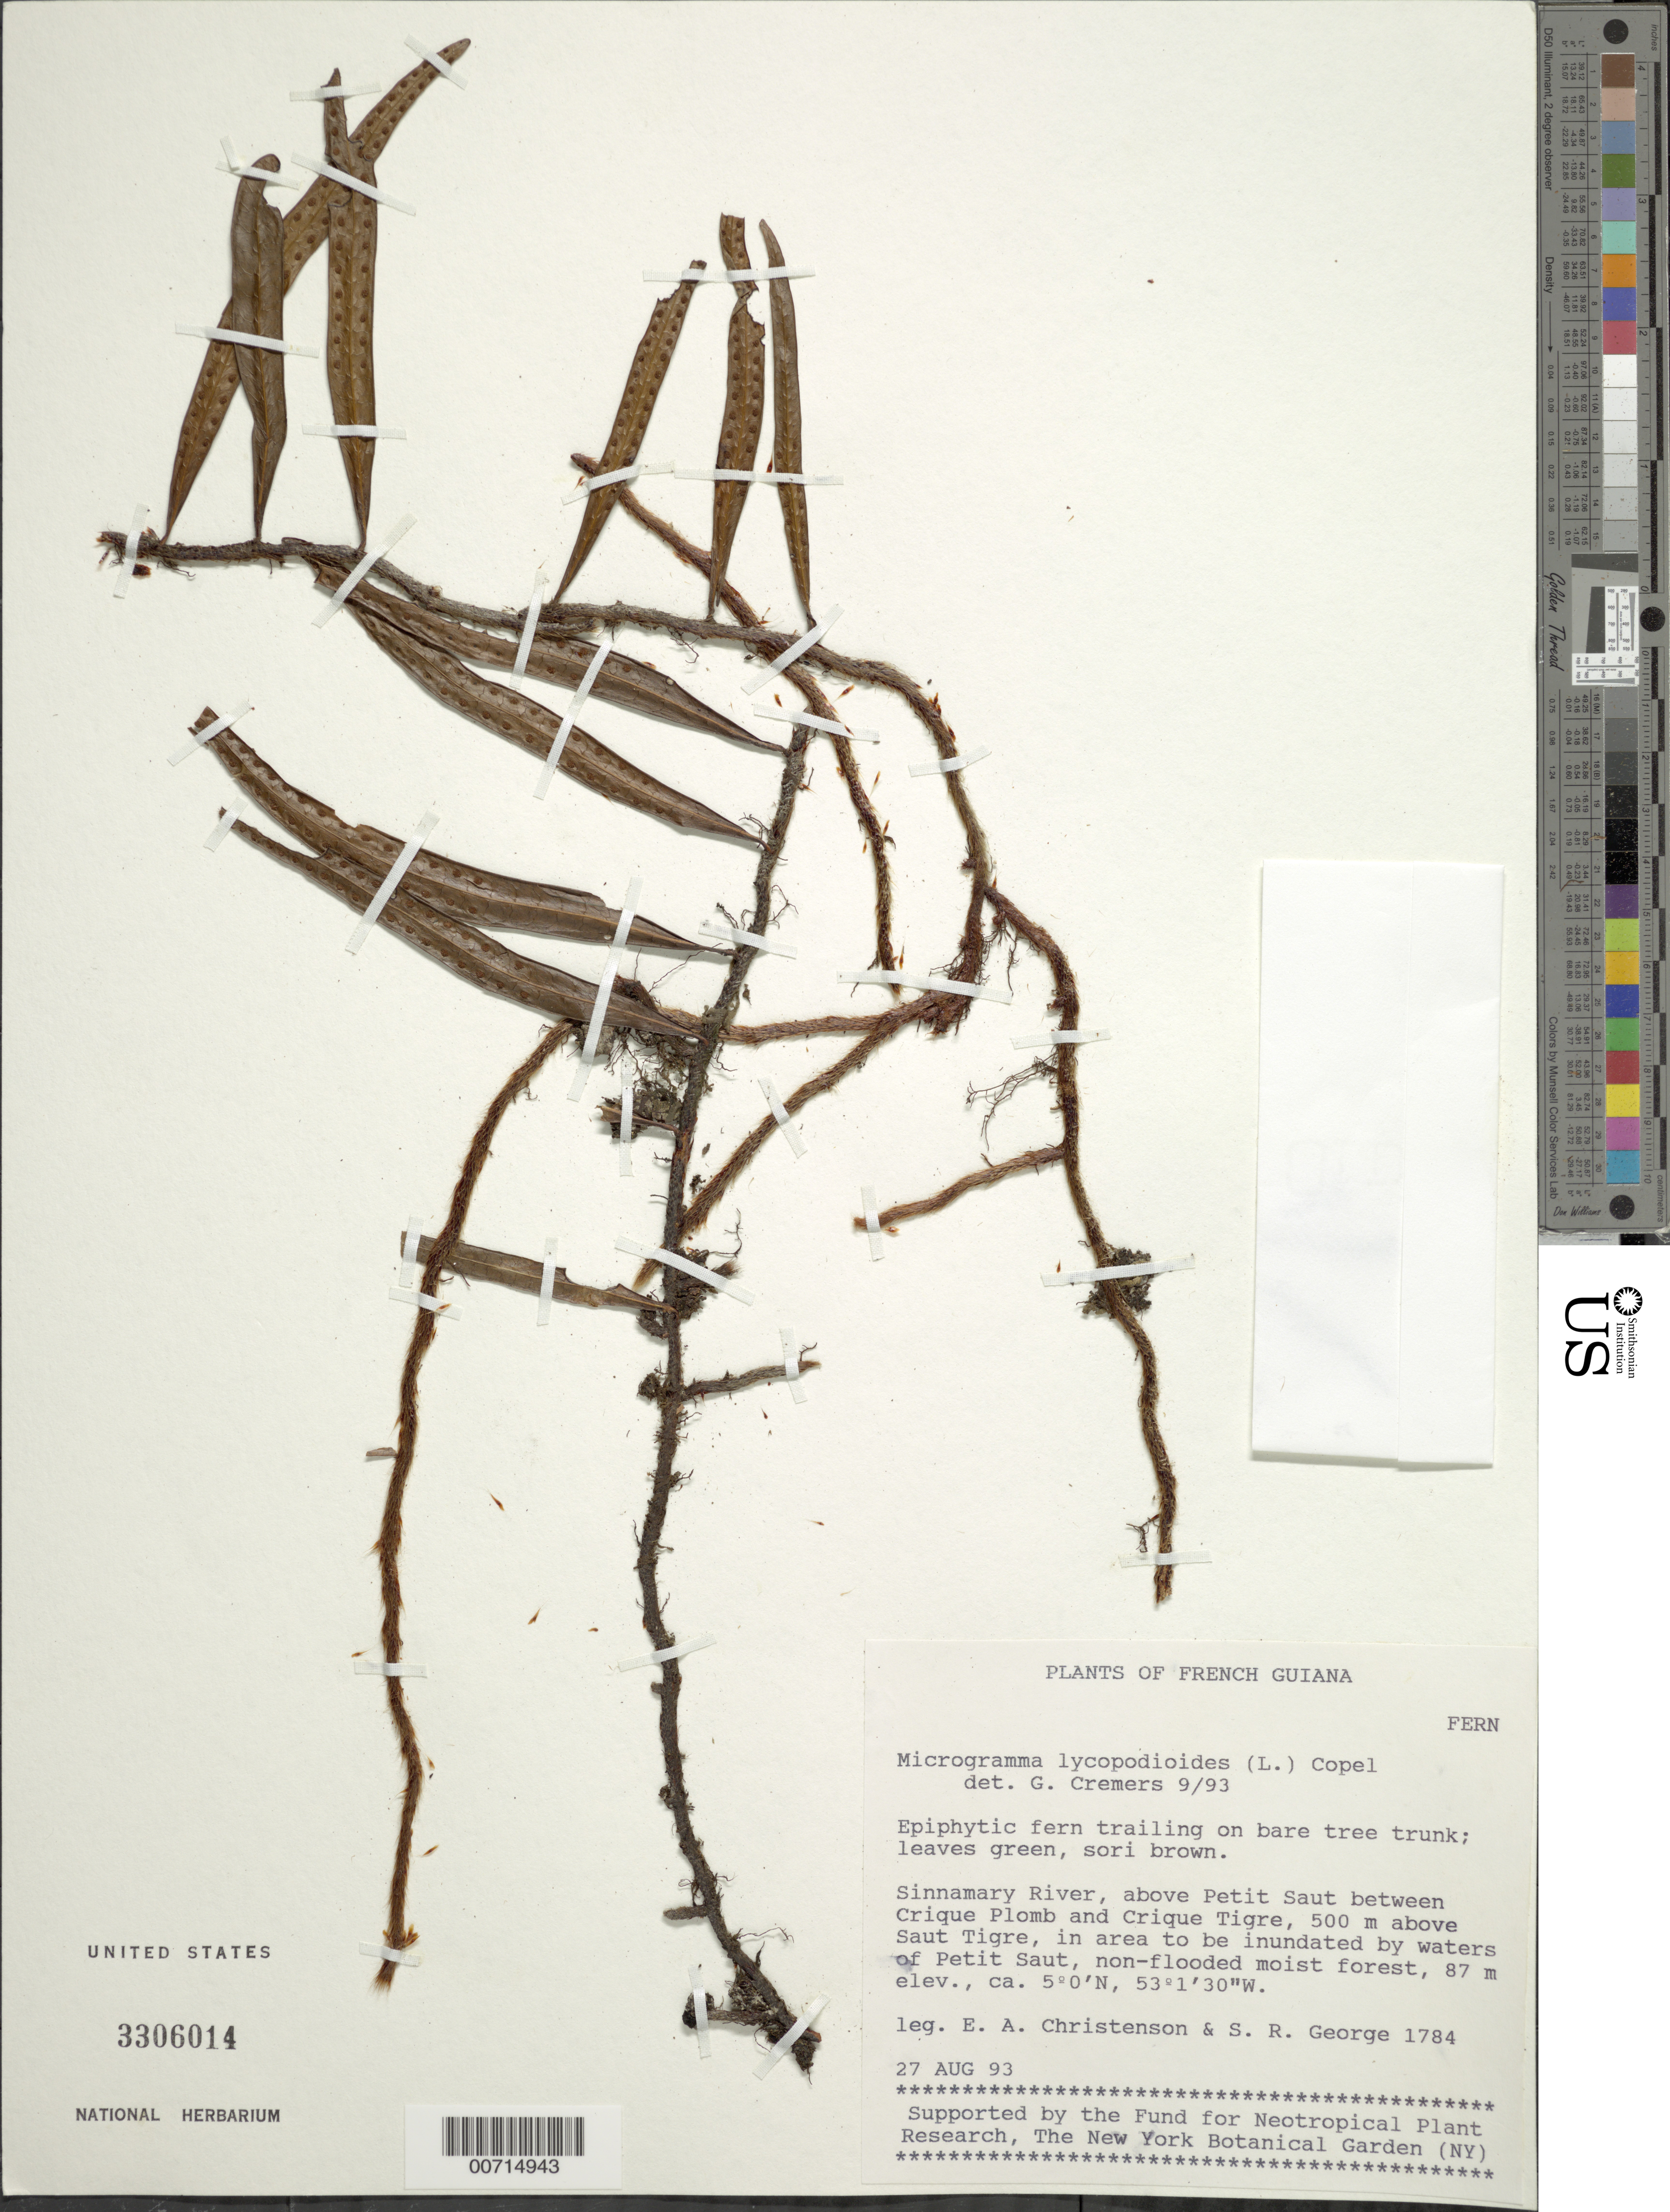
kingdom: Plantae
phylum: Tracheophyta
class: Polypodiopsida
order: Polypodiales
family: Polypodiaceae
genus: Microgramma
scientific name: Microgramma lycopodioides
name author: (L.) Copel.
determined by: Cremers, Georges A.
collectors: E. A. Christenson & S. George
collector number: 1784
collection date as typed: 27-Aug-93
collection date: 1993-08-27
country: French Guiana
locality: Sinnamary River, above Petit Saut, between Crique Plomb and Crique Tigre; 500 m above Saut Tigre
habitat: Area inundated by waters of Petit Saut; non-flooded moist forest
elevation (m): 87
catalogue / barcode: US 3306014